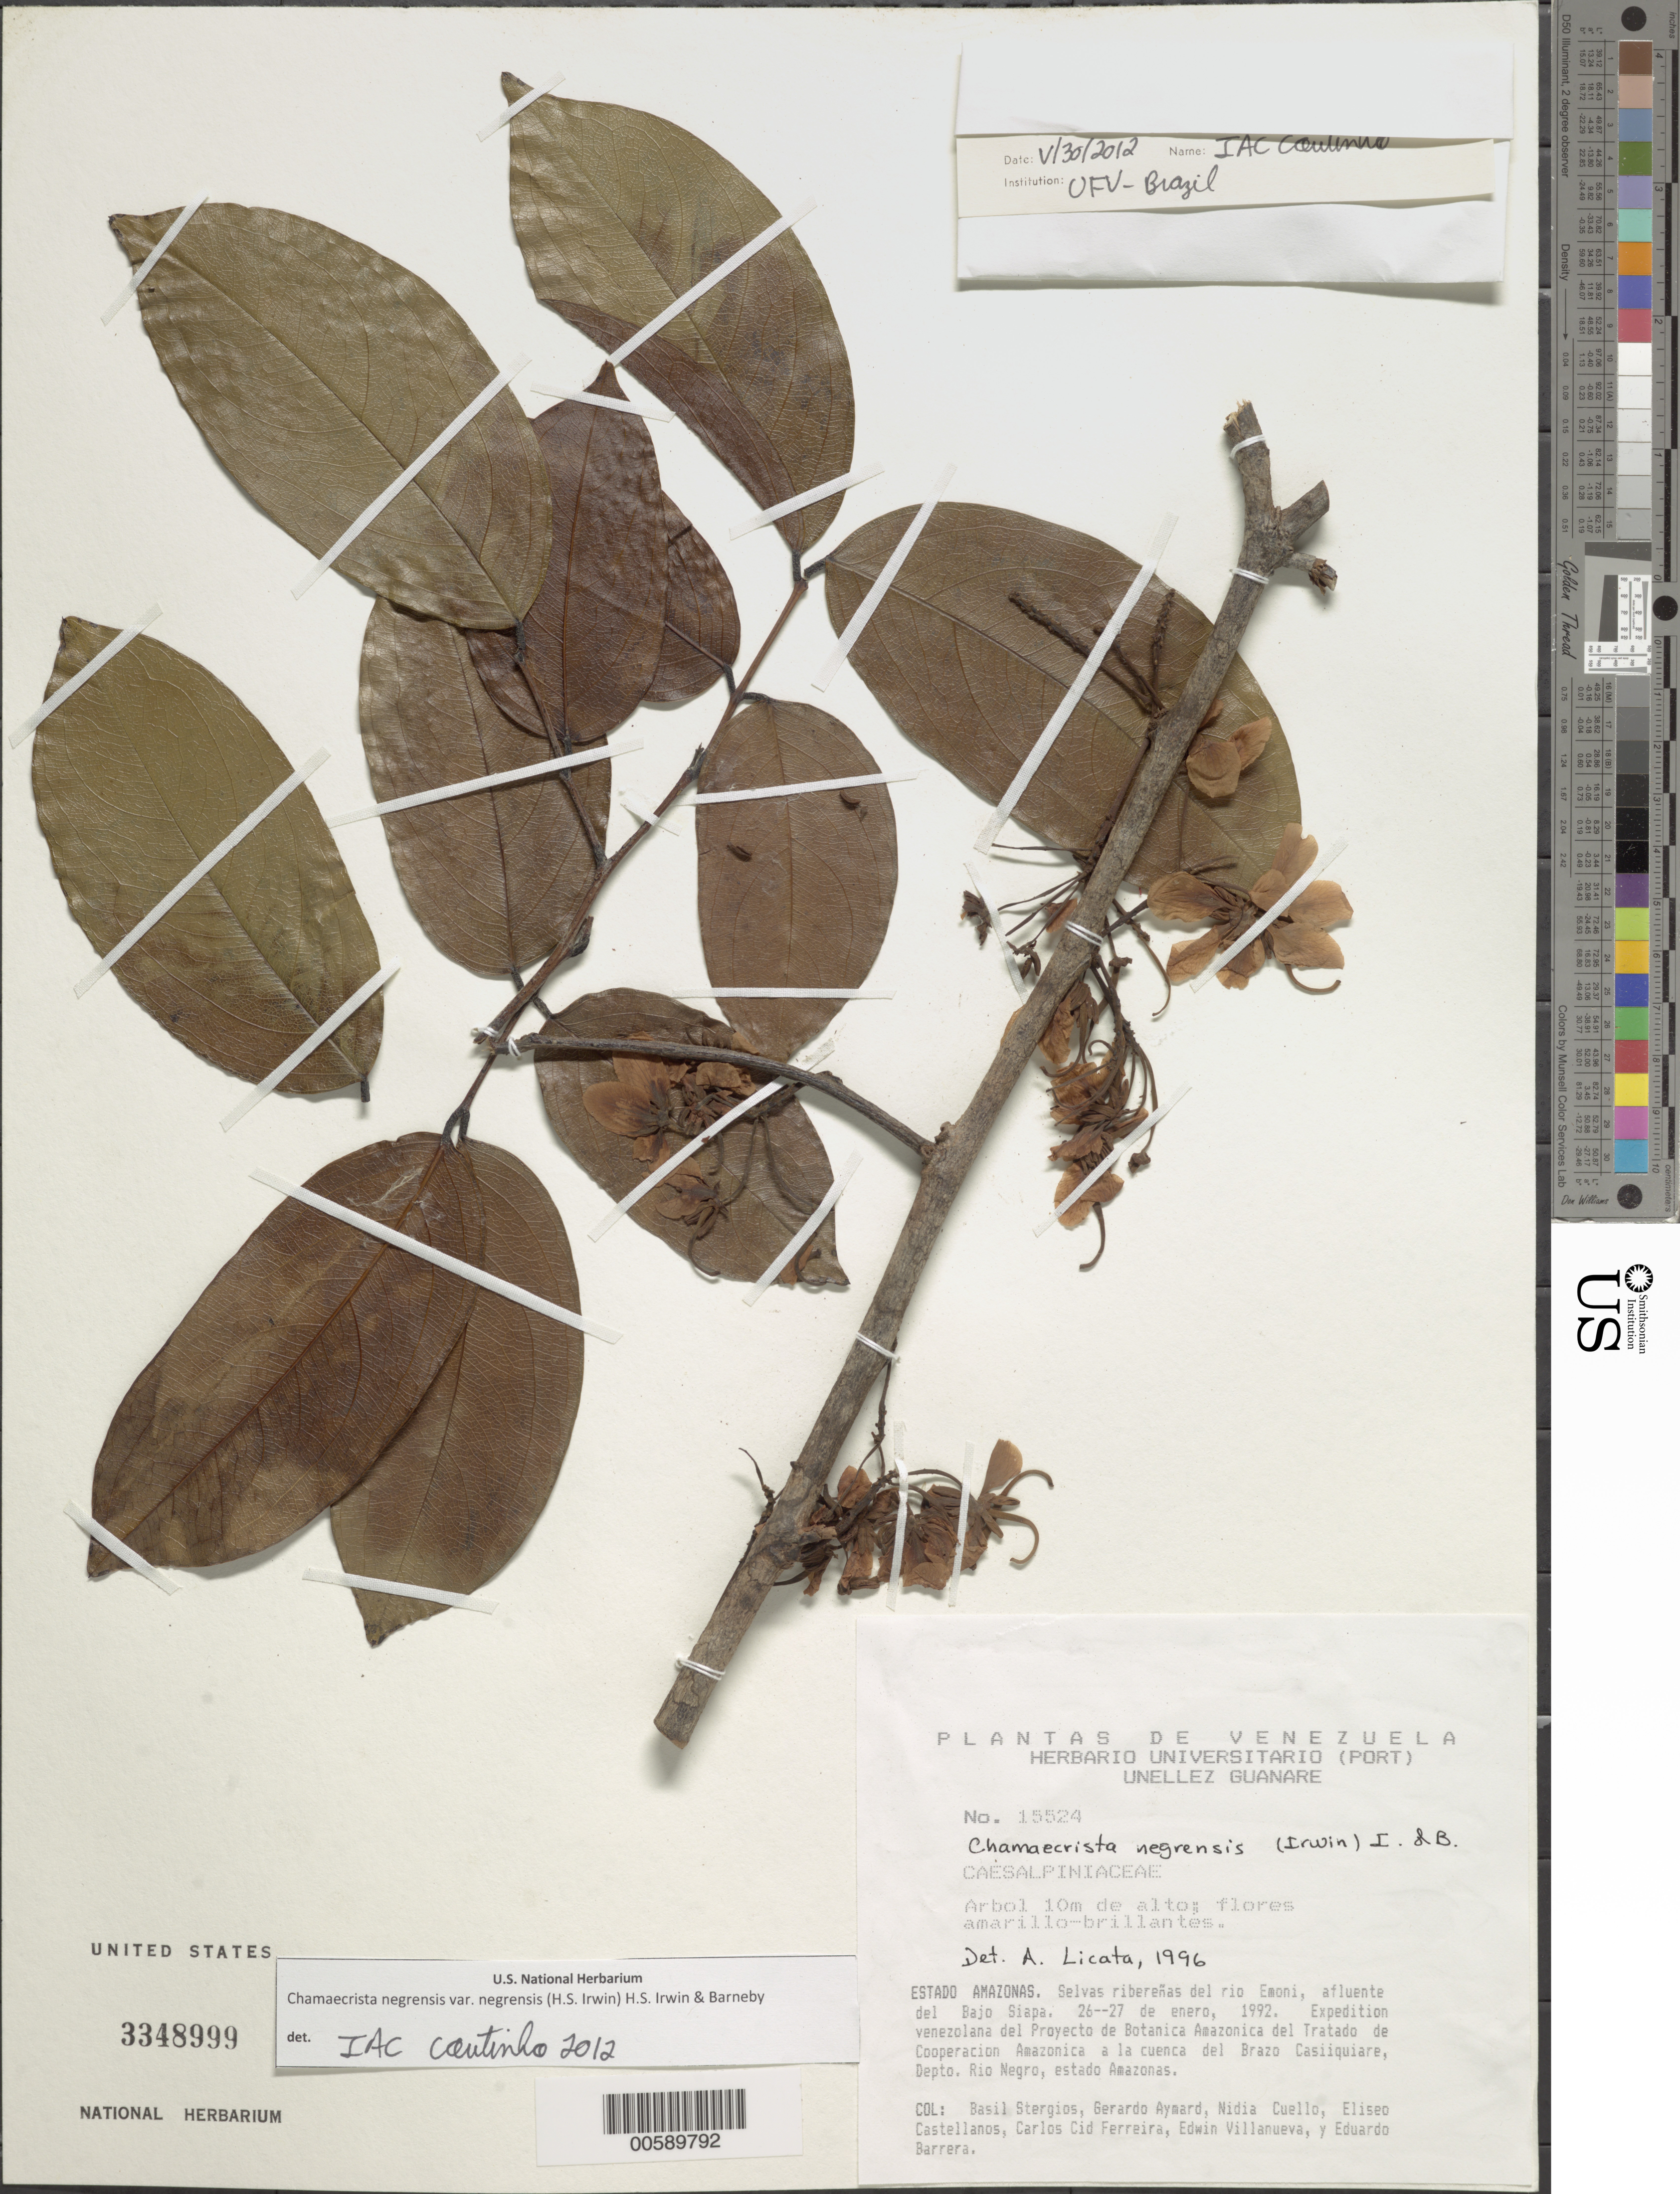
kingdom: Plantae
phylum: Tracheophyta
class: Magnoliopsida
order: Fabales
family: Fabaceae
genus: Chamaecrista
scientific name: Chamaecrista negrensis var. negrensis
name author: (H.S. Irwin) H.S. Irwin & Barneby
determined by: Coutinho, I. A. C.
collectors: B. G. Stergios, G. A. Aymard, N. L. Cuello, E. Castellanos, C. A. Cid Ferreira, E. Villanueva & E. Barrera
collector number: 15524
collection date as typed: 26 Jan 1992 and 27 Jan 1992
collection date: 1992-01-26,1992-01-27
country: Venezuela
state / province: Amazonas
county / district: Río Negro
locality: Rio Emoni, afluente del Bajo Siapa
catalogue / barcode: US 3348999